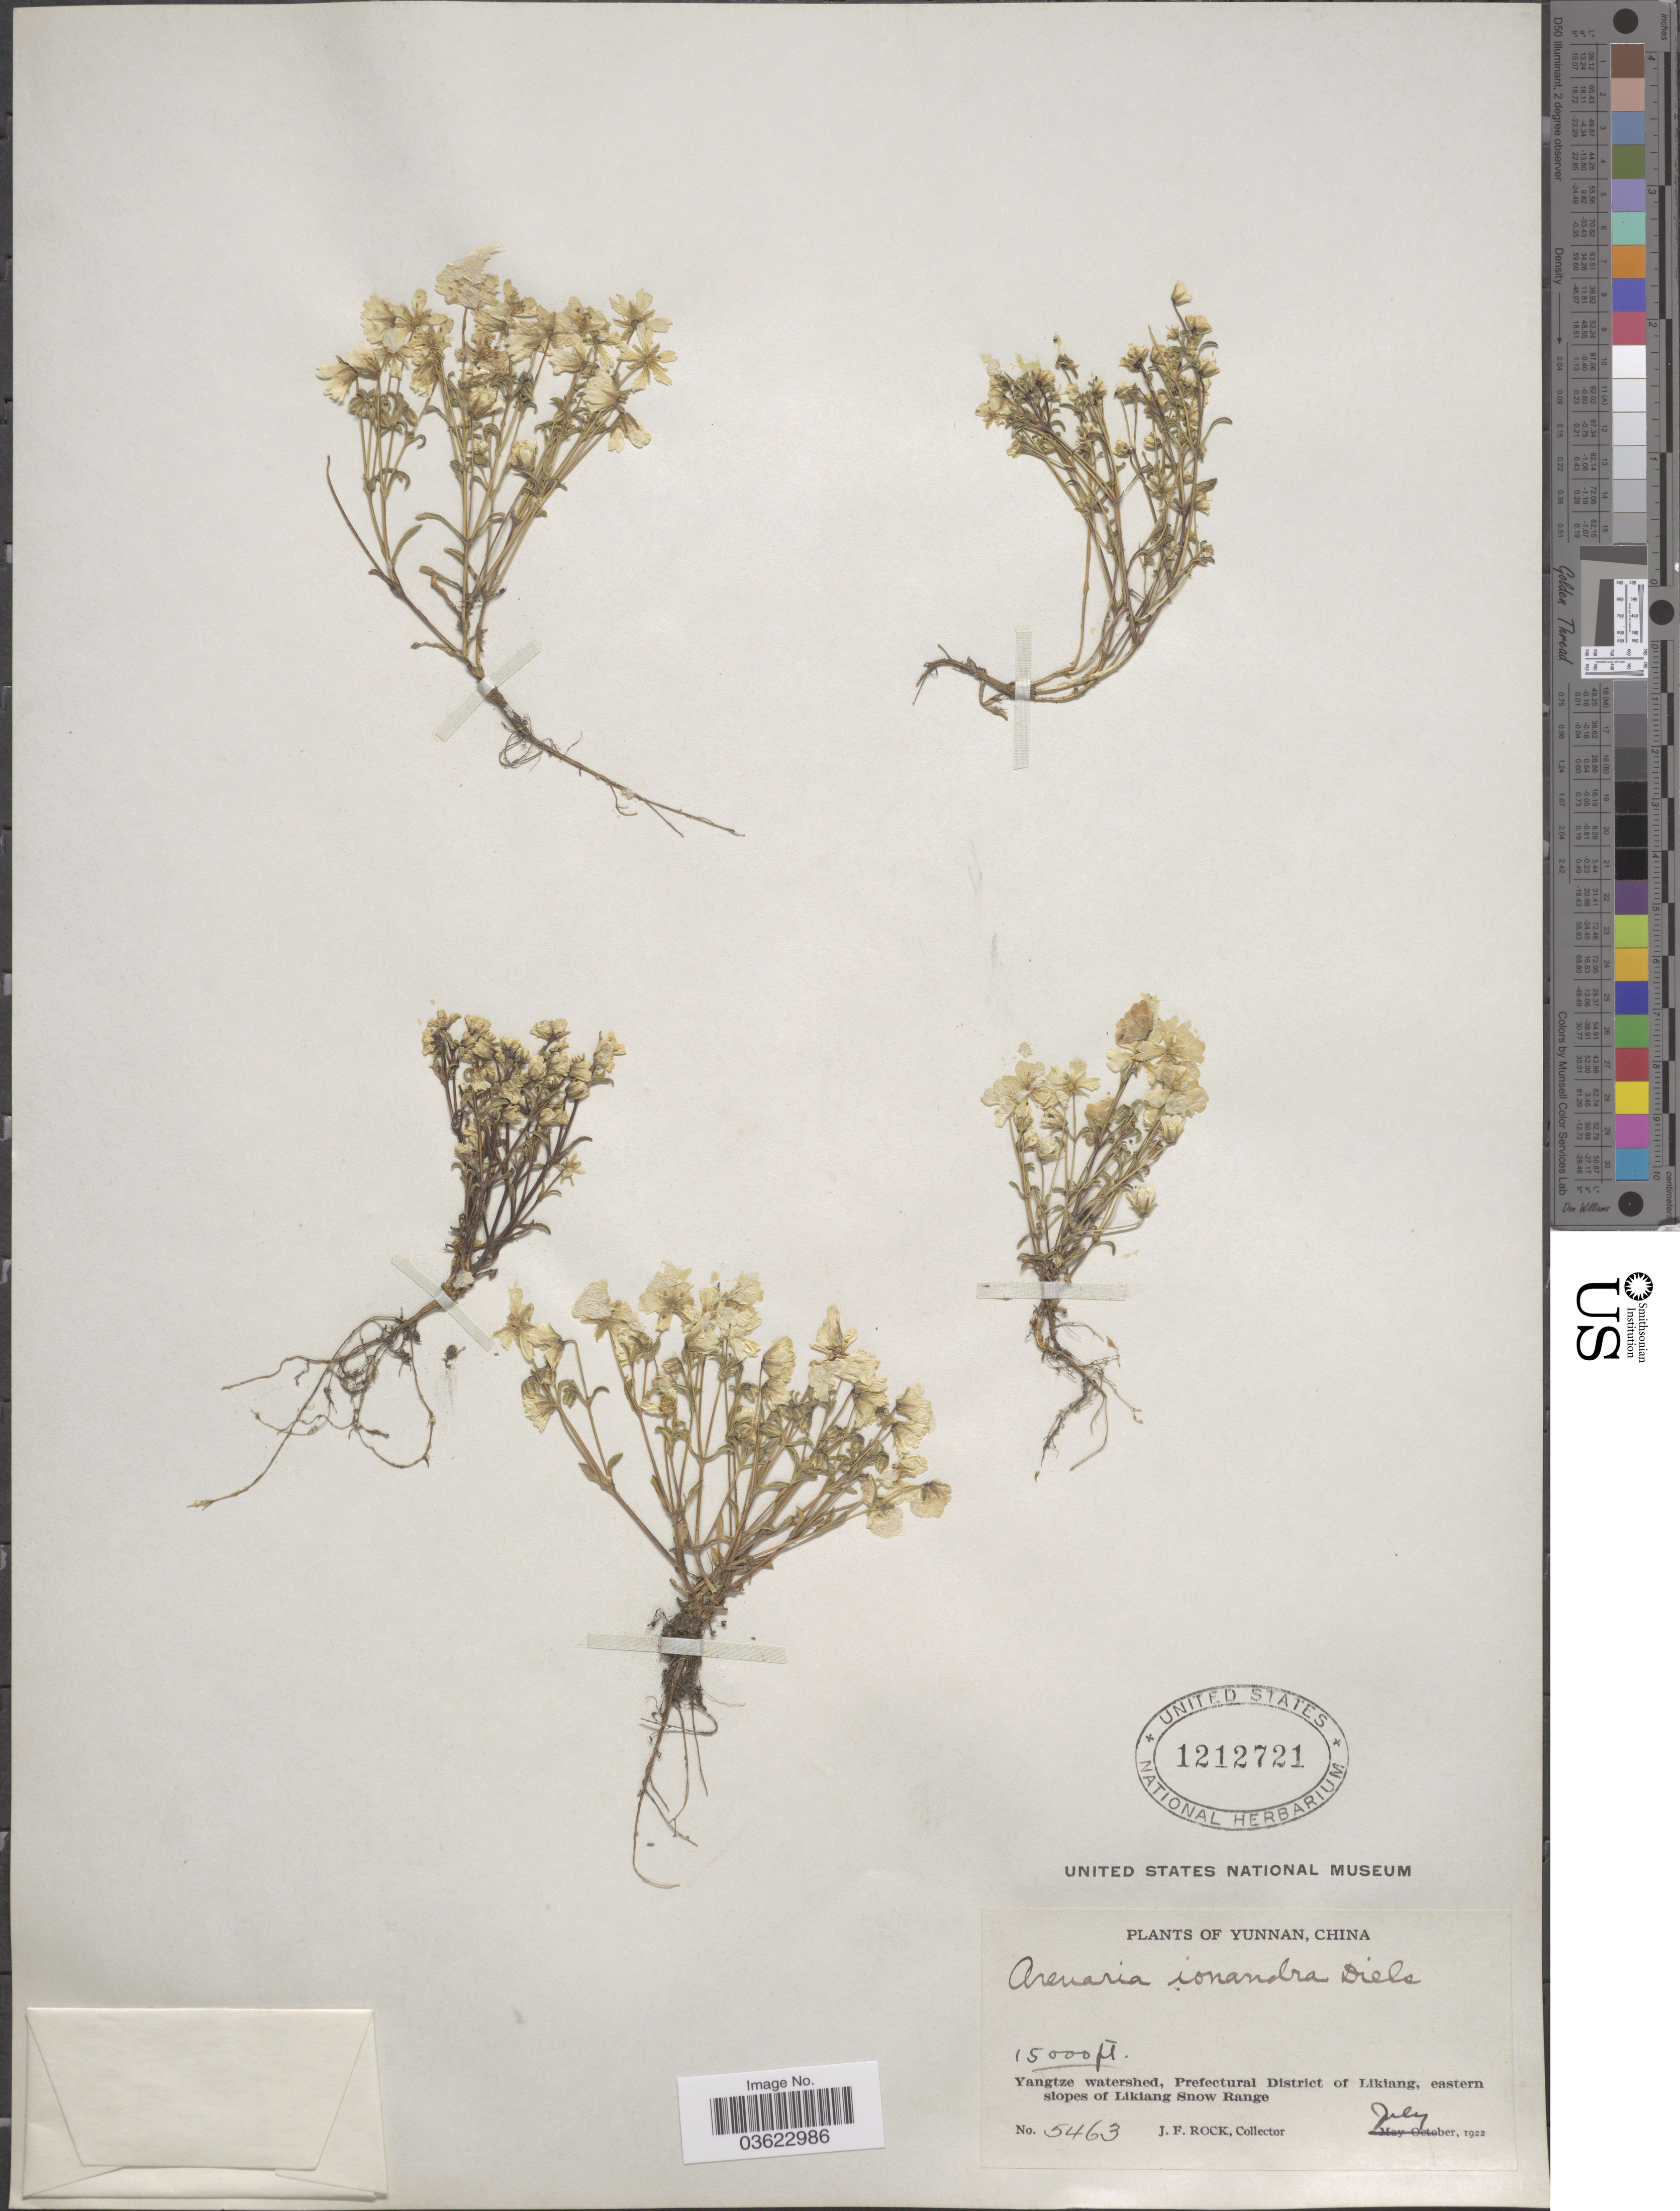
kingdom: Plantae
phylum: Tracheophyta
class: Magnoliopsida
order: Caryophyllales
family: Caryophyllaceae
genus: Odontostemma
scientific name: Odontostemma ionandrum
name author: (Diels) Sadeghian & Zarre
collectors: J. Rock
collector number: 5463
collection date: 1922-07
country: China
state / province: Yunnan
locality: Yangtze watershed, Prefectural District of Likiang, eastern slopes of Likiang Snow Range.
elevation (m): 4572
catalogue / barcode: US 1212721